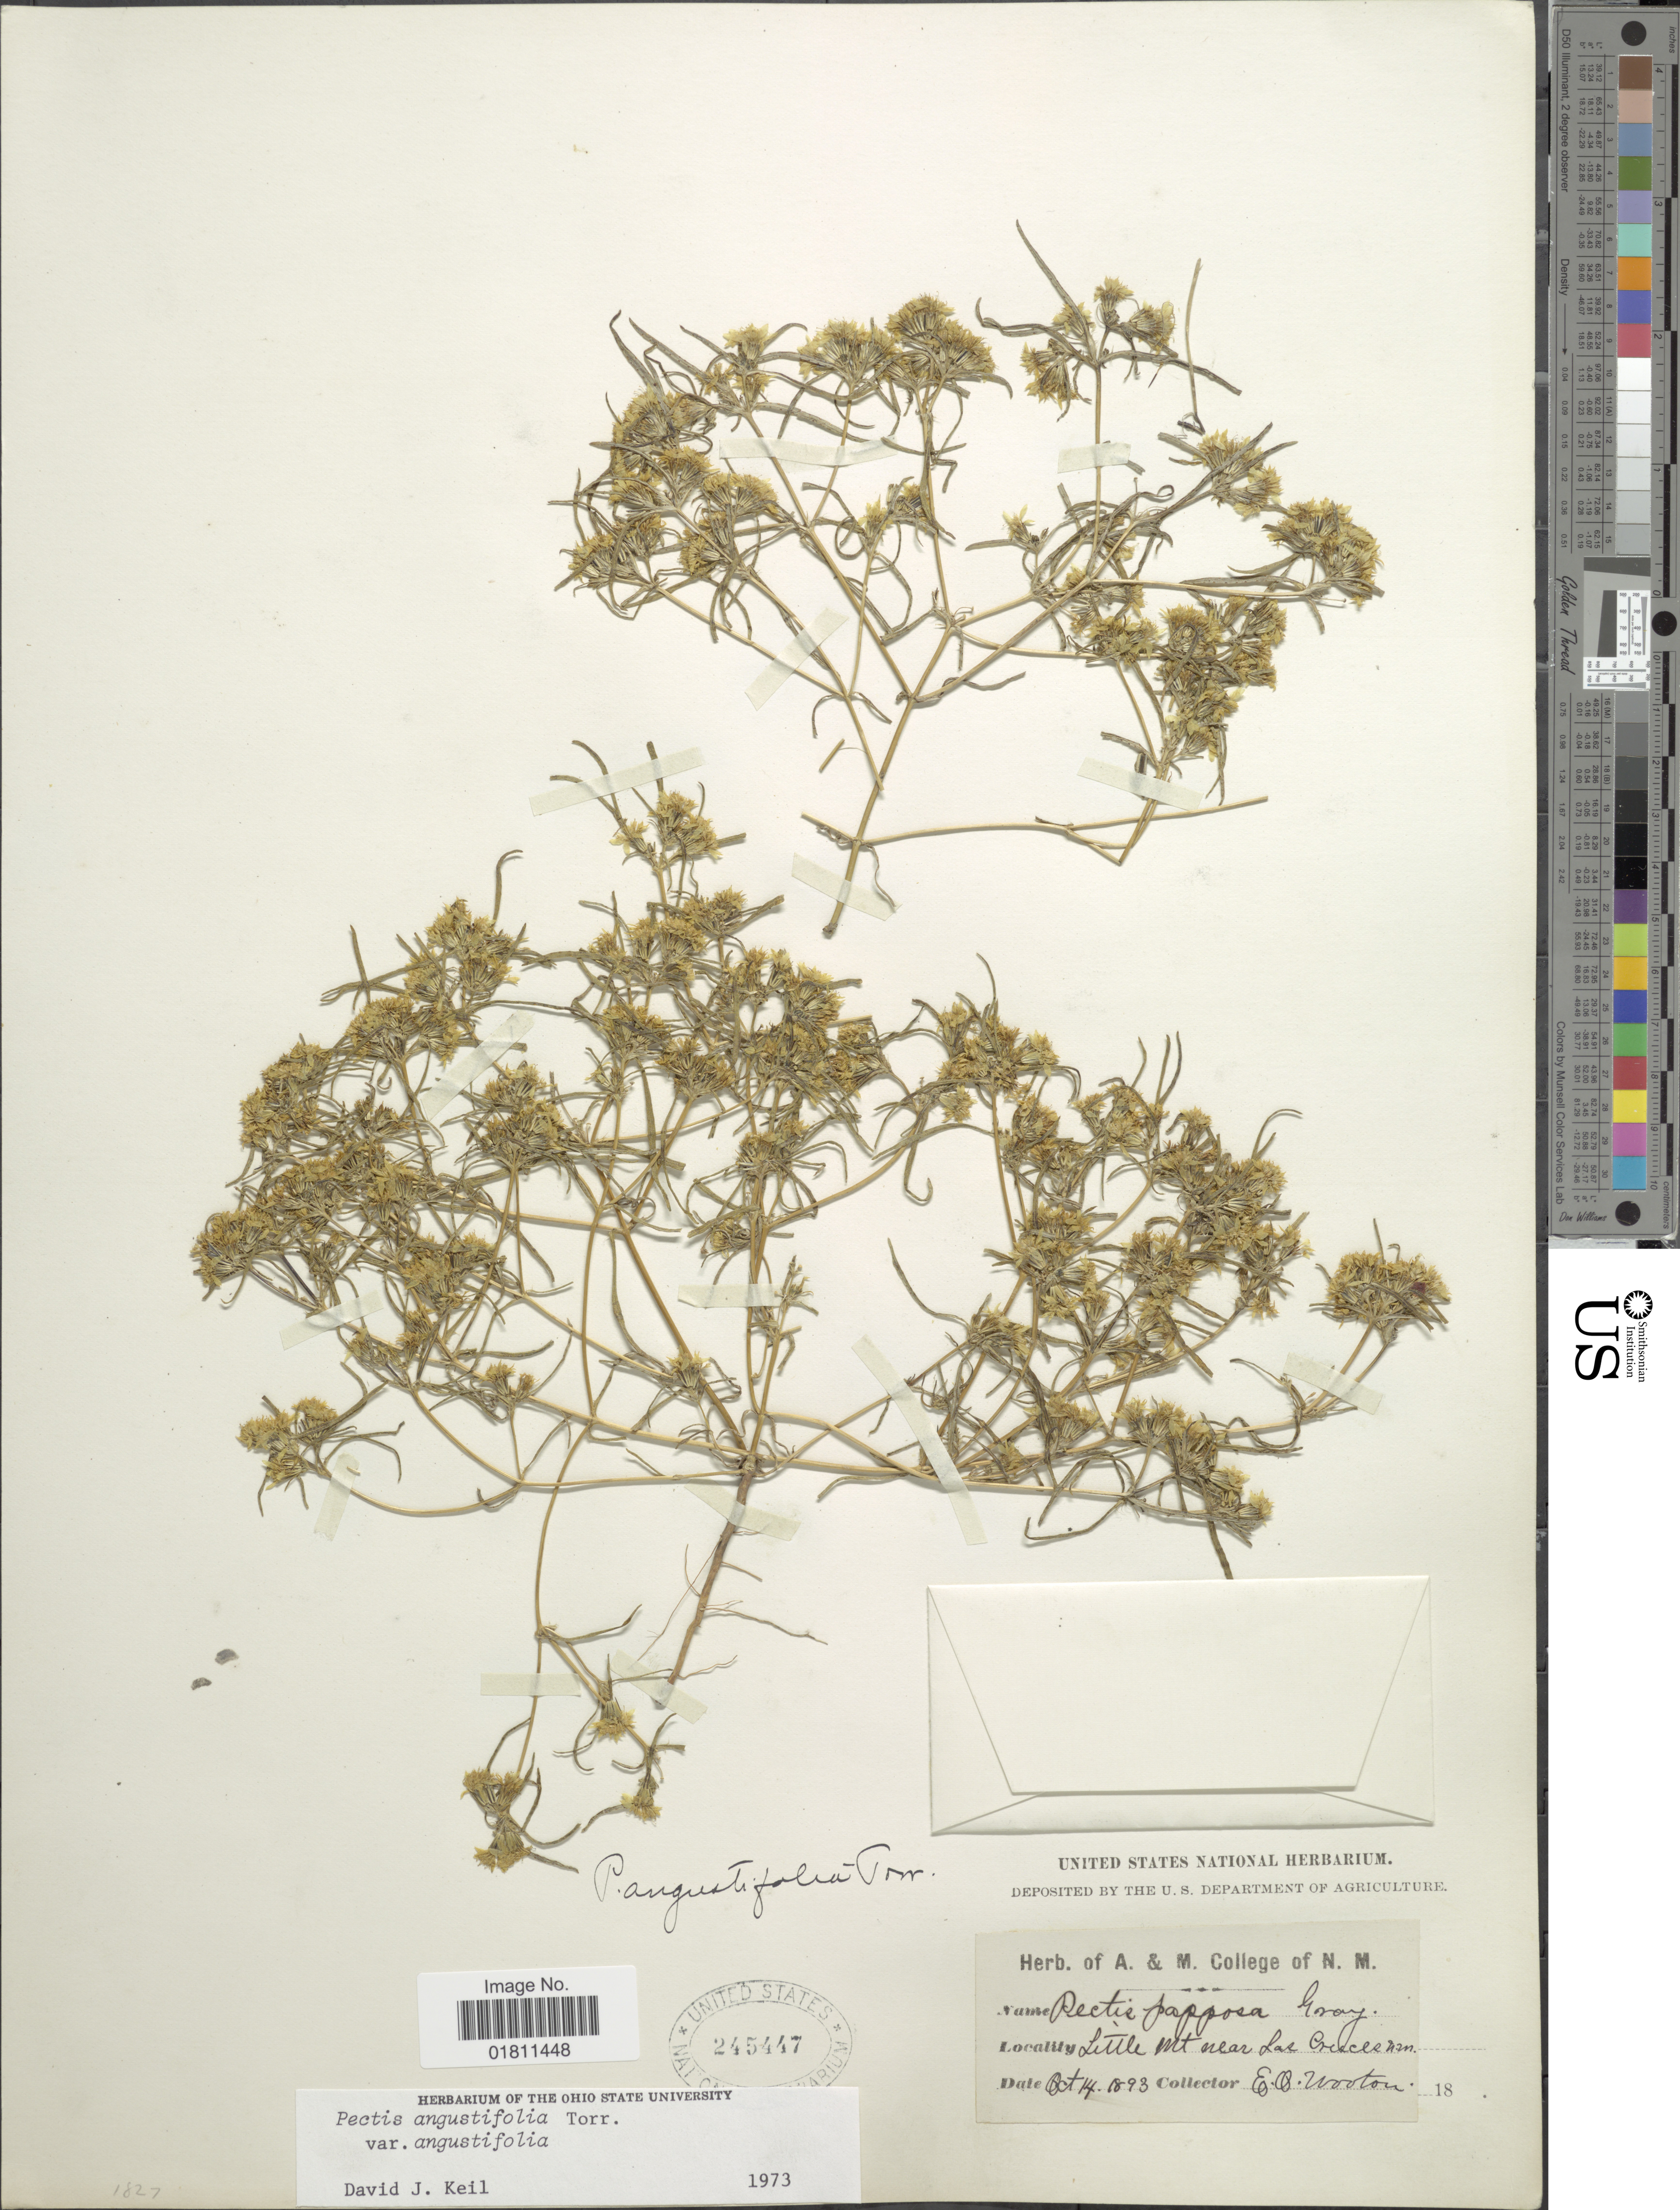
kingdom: Plantae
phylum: Tracheophyta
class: Magnoliopsida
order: Asterales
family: Asteraceae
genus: Pectis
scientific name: Pectis angustifolia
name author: Torr.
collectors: E. O. Wooton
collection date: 1893-10-14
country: United States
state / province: New Mexico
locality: Little Mt near Las Cruces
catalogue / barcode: US 245447